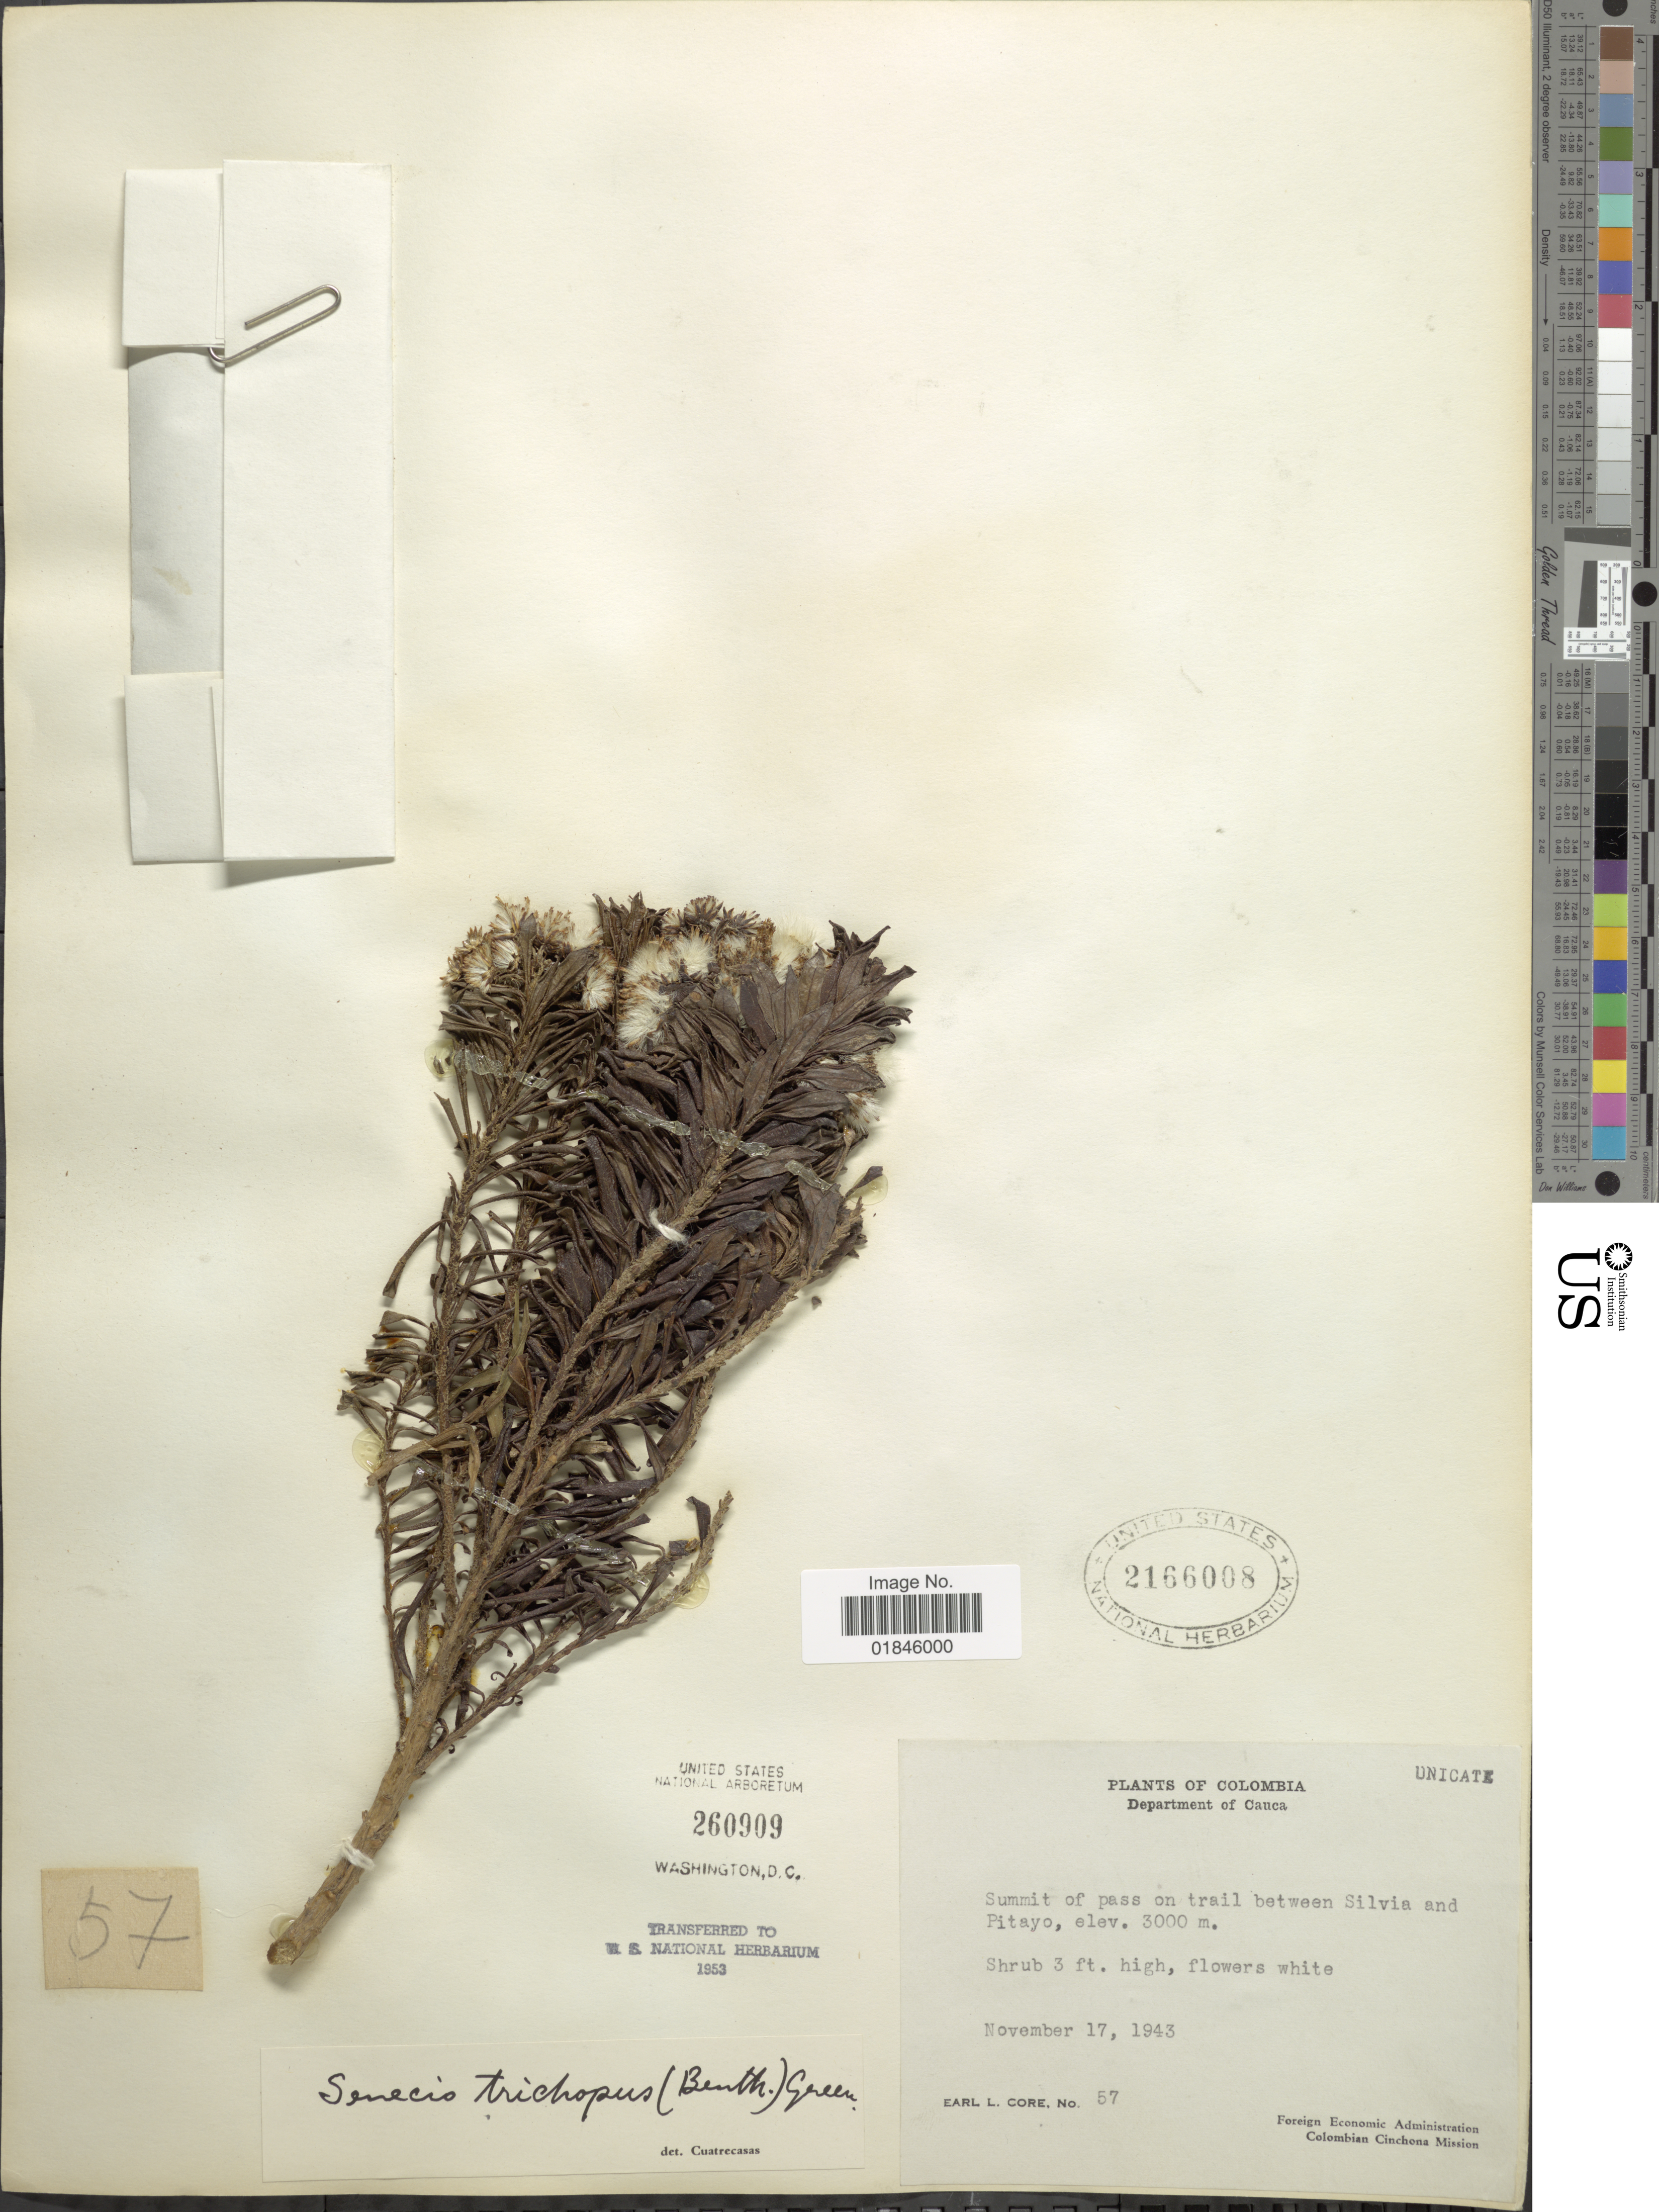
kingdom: Plantae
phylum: Tracheophyta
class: Magnoliopsida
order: Asterales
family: Asteraceae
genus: Pentacalia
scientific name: Pentacalia trichopus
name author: (Benth.) Cuatrec.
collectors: E. L. Core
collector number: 57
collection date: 1943-11-17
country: Colombia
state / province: Cauca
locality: Department of Cauca. Summit of pass on trail between Silvia and Pitayo.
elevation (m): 3000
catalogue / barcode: US 2166008